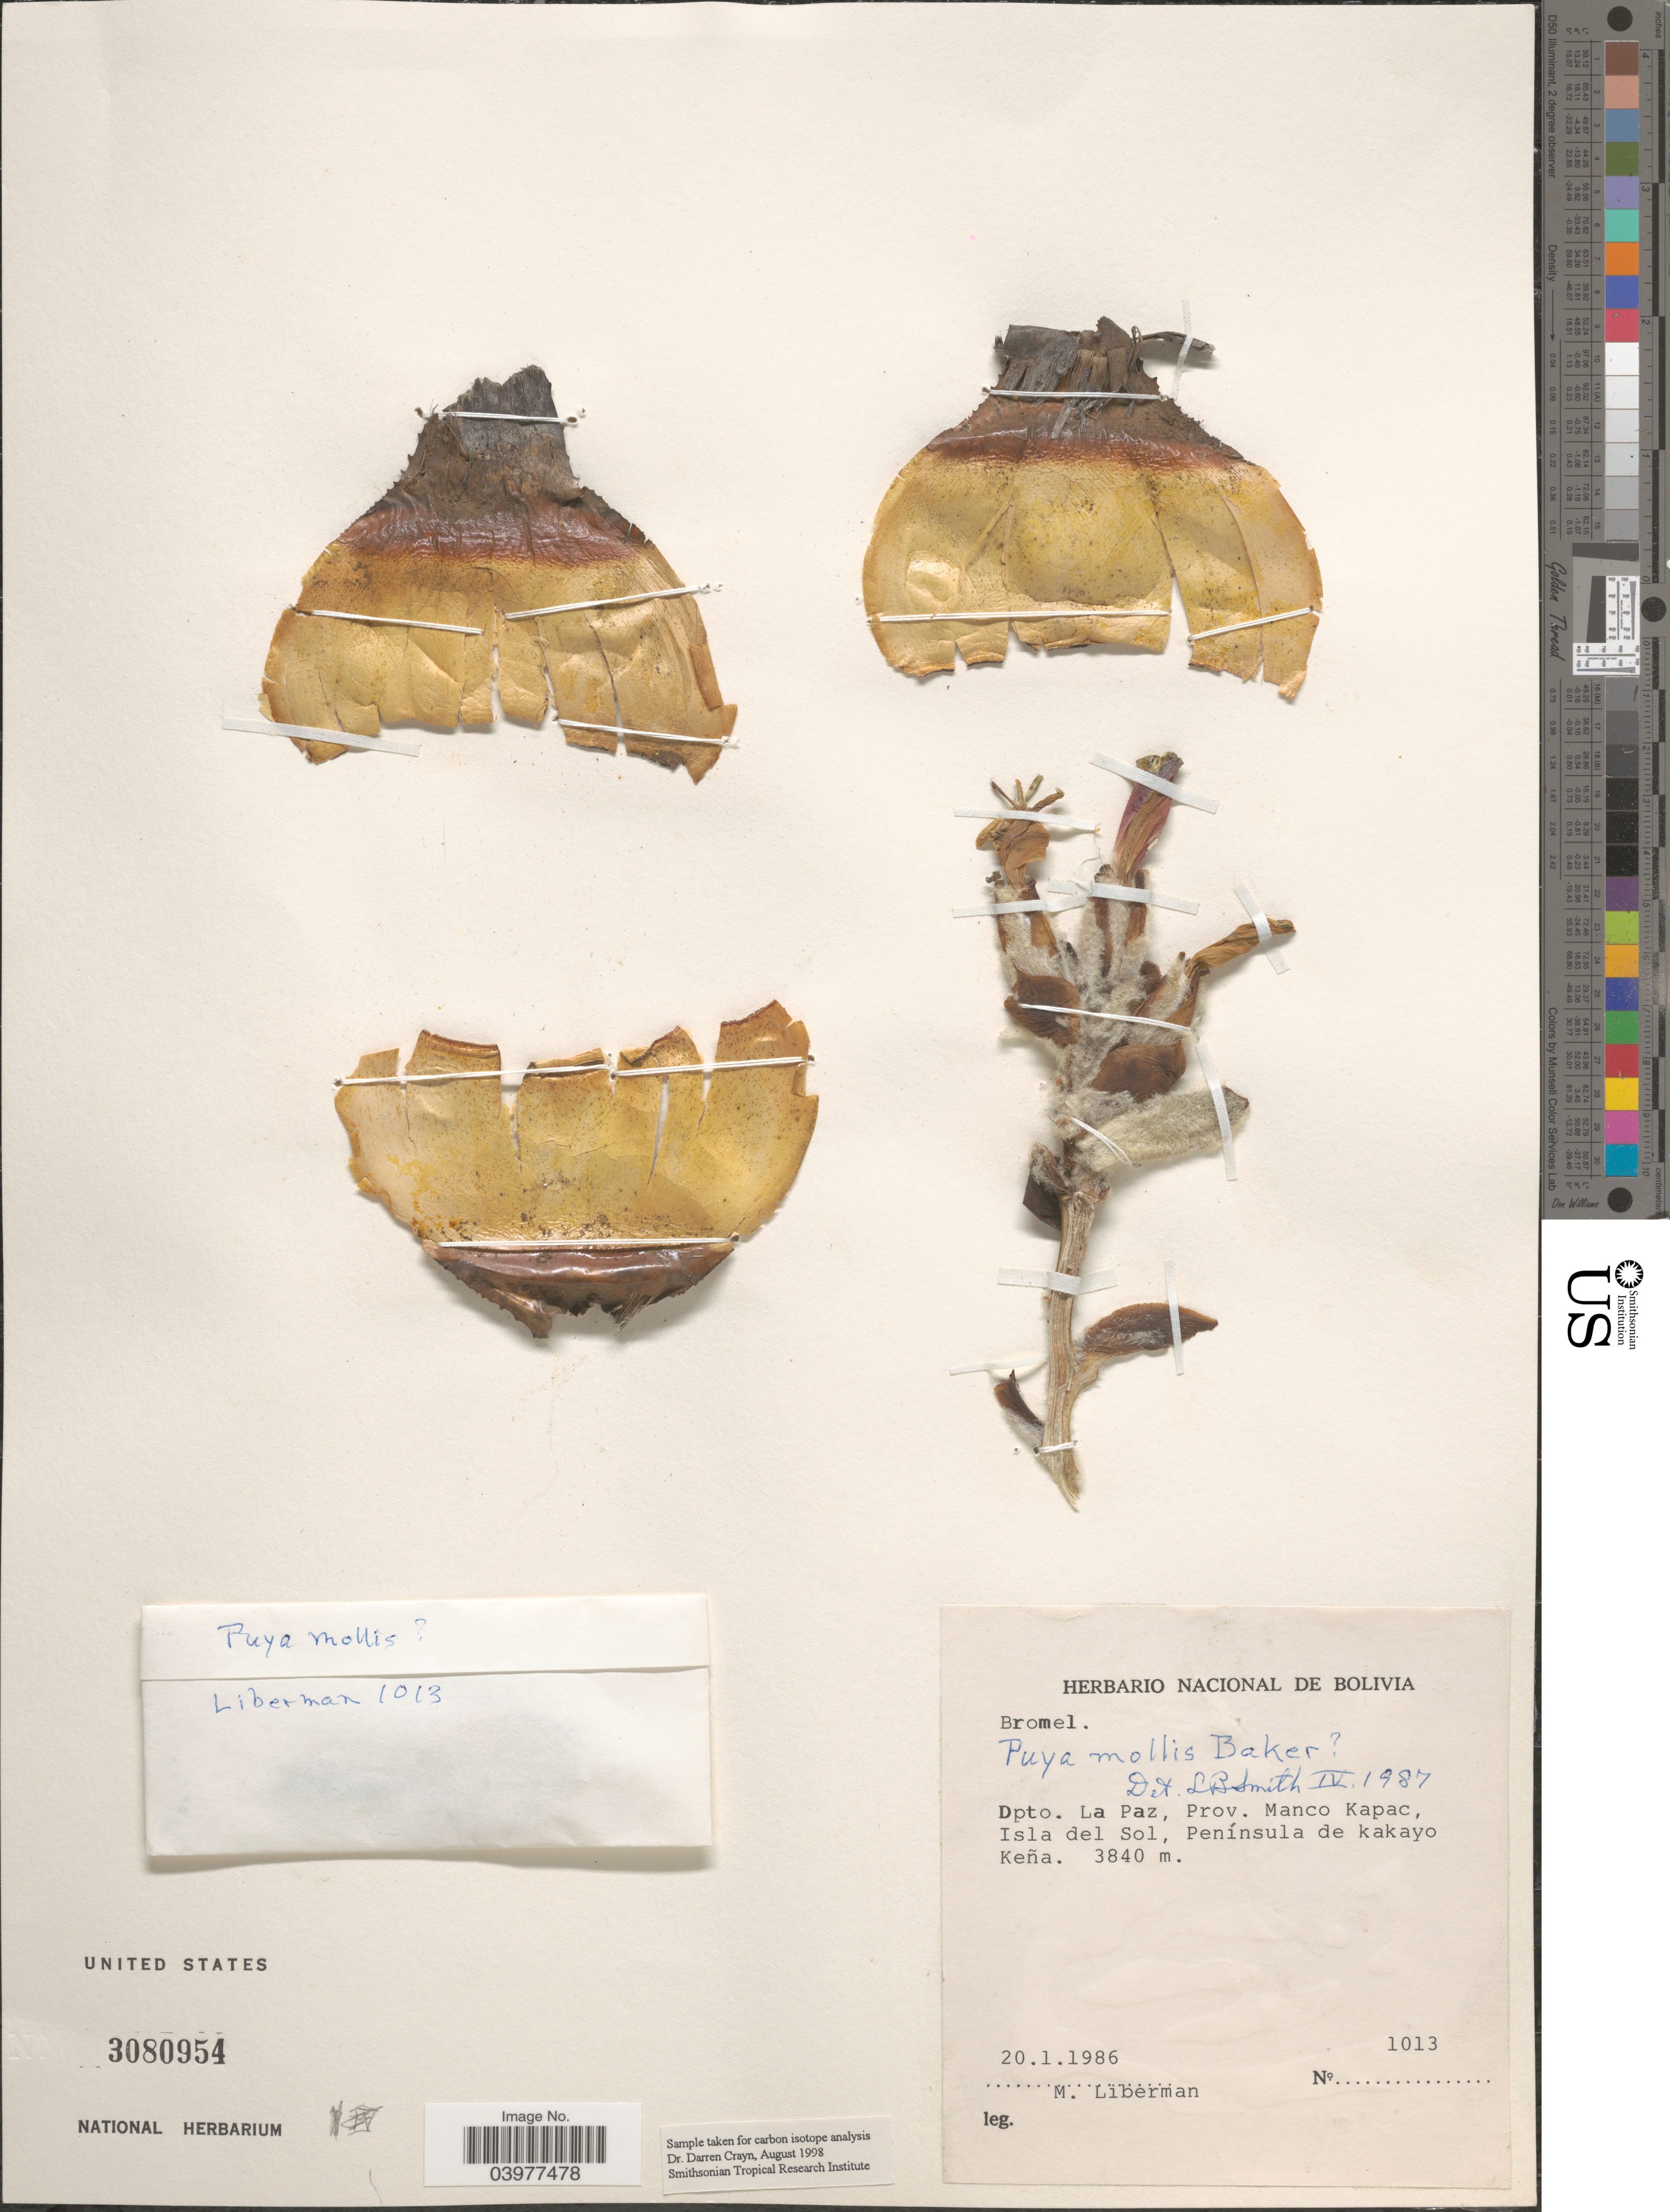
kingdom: Plantae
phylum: Tracheophyta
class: Liliopsida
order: Poales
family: Bromeliaceae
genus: Puya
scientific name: Puya mollis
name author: Baker ex Mez in A. DC.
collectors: M. Liberman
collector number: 1013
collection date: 1986-01-20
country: Bolivia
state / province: La Paz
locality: Dpto. La Paz, Prov. Manco Kapac, Isla del Sol, Península de kakayo Keña.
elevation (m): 3840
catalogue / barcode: US 3080954